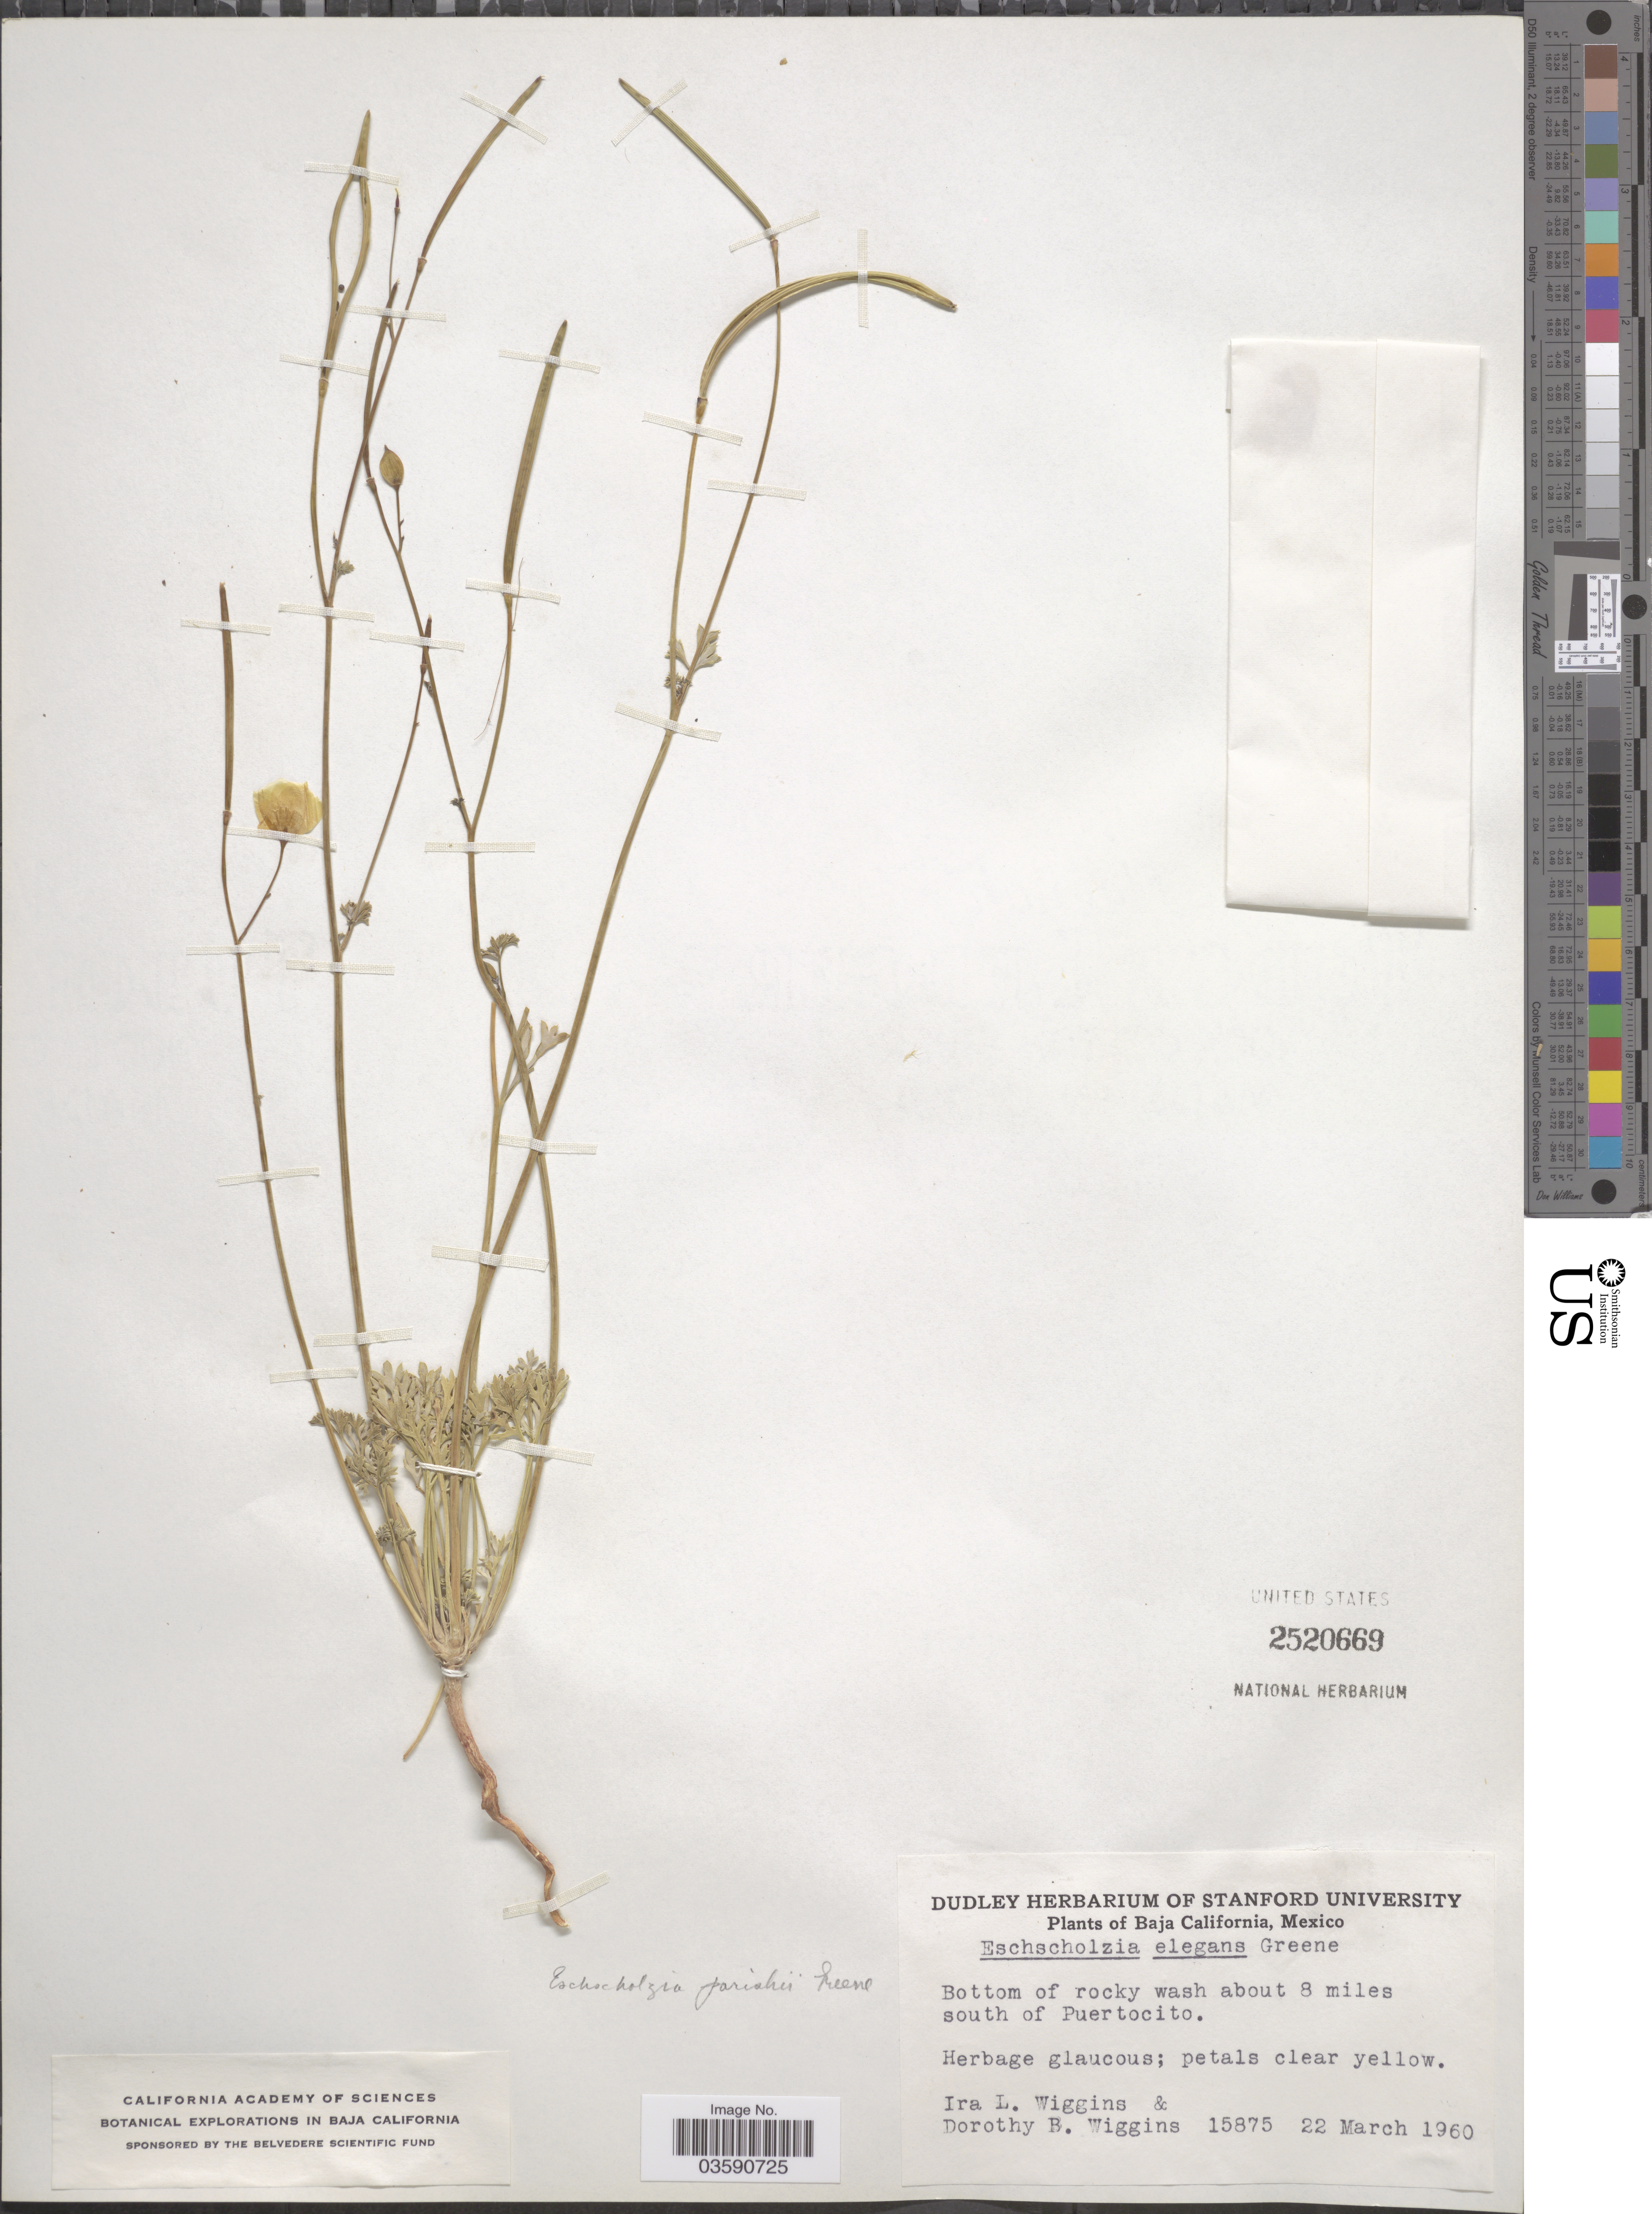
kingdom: Plantae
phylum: Tracheophyta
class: Magnoliopsida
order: Ranunculales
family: Papaveraceae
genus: Eschscholzia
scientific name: Eschscholzia elegans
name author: Greene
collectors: I. L. Wiggins & D. B. Wiggins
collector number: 15875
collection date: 1960-03-22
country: Mexico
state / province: Baja California Norte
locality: Bottom of rocky wash about 8 miles south of Puertocito.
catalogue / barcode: US 2520669